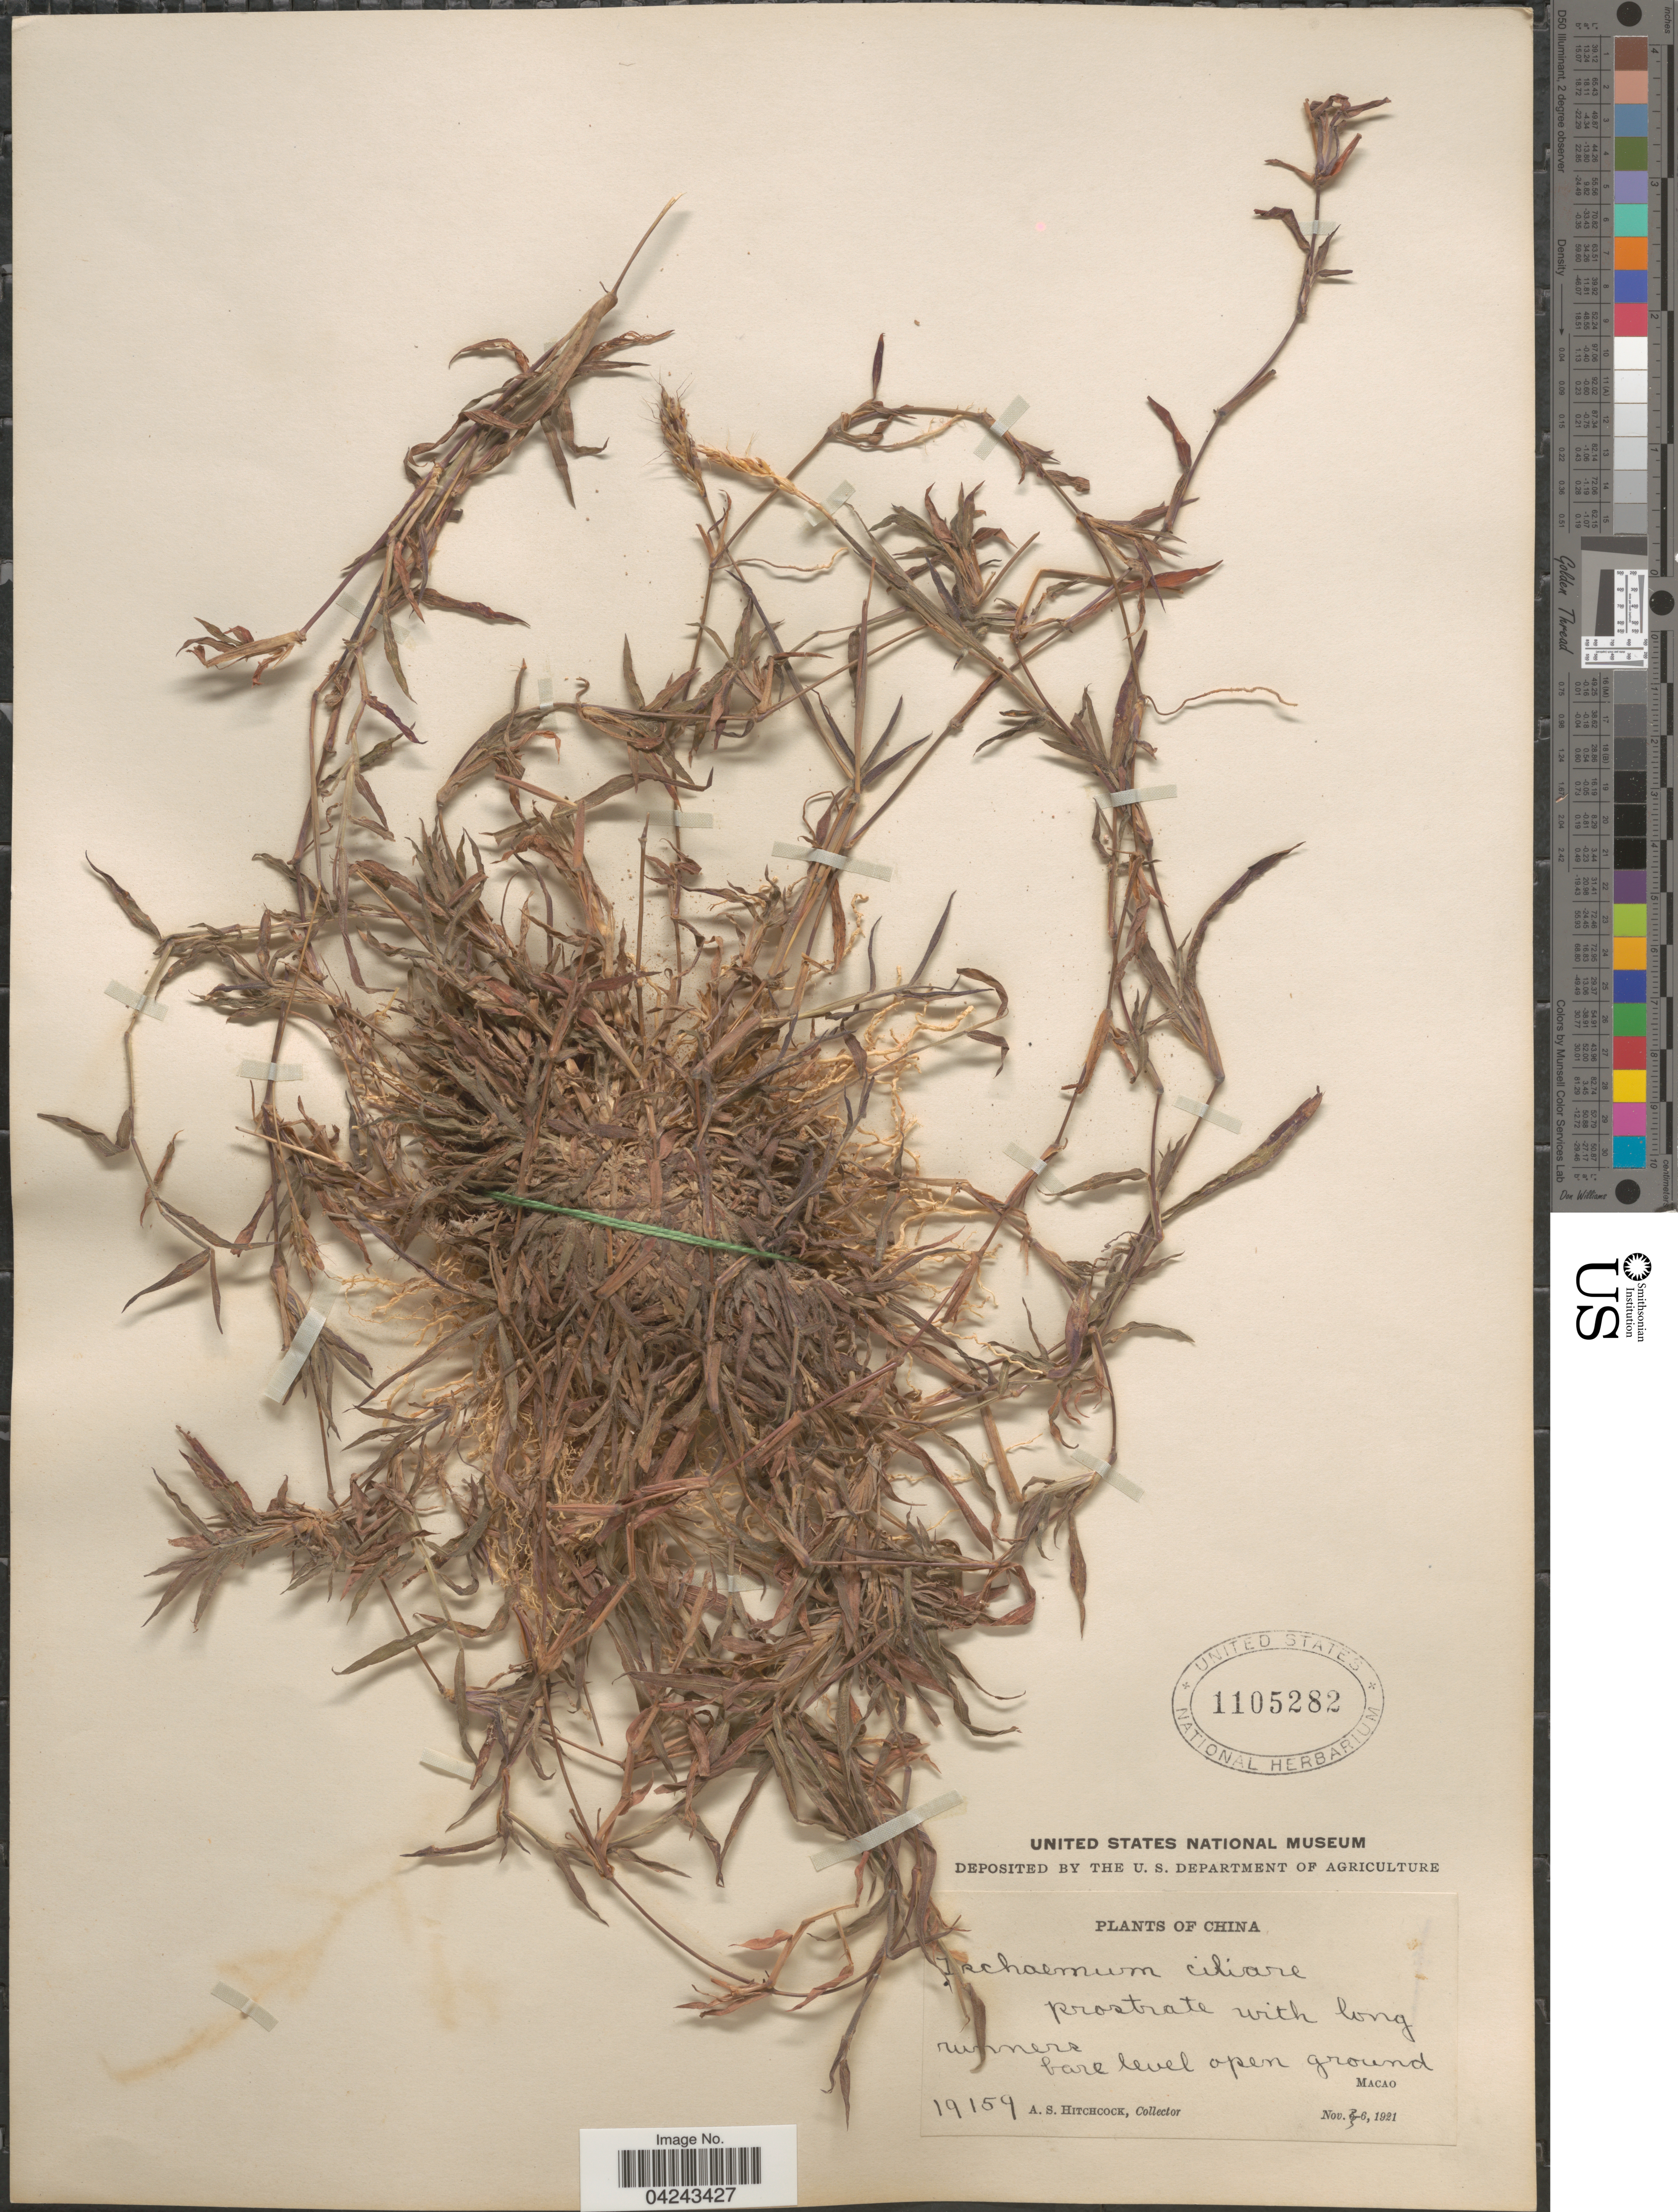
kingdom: Plantae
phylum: Tracheophyta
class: Liliopsida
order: Poales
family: Poaceae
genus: Ischaemum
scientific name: Ischaemum ciliare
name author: Retz.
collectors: A. S. Hitchcock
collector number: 19159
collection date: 1921-11-06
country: China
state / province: Macau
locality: Macao.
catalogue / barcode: US 1105282